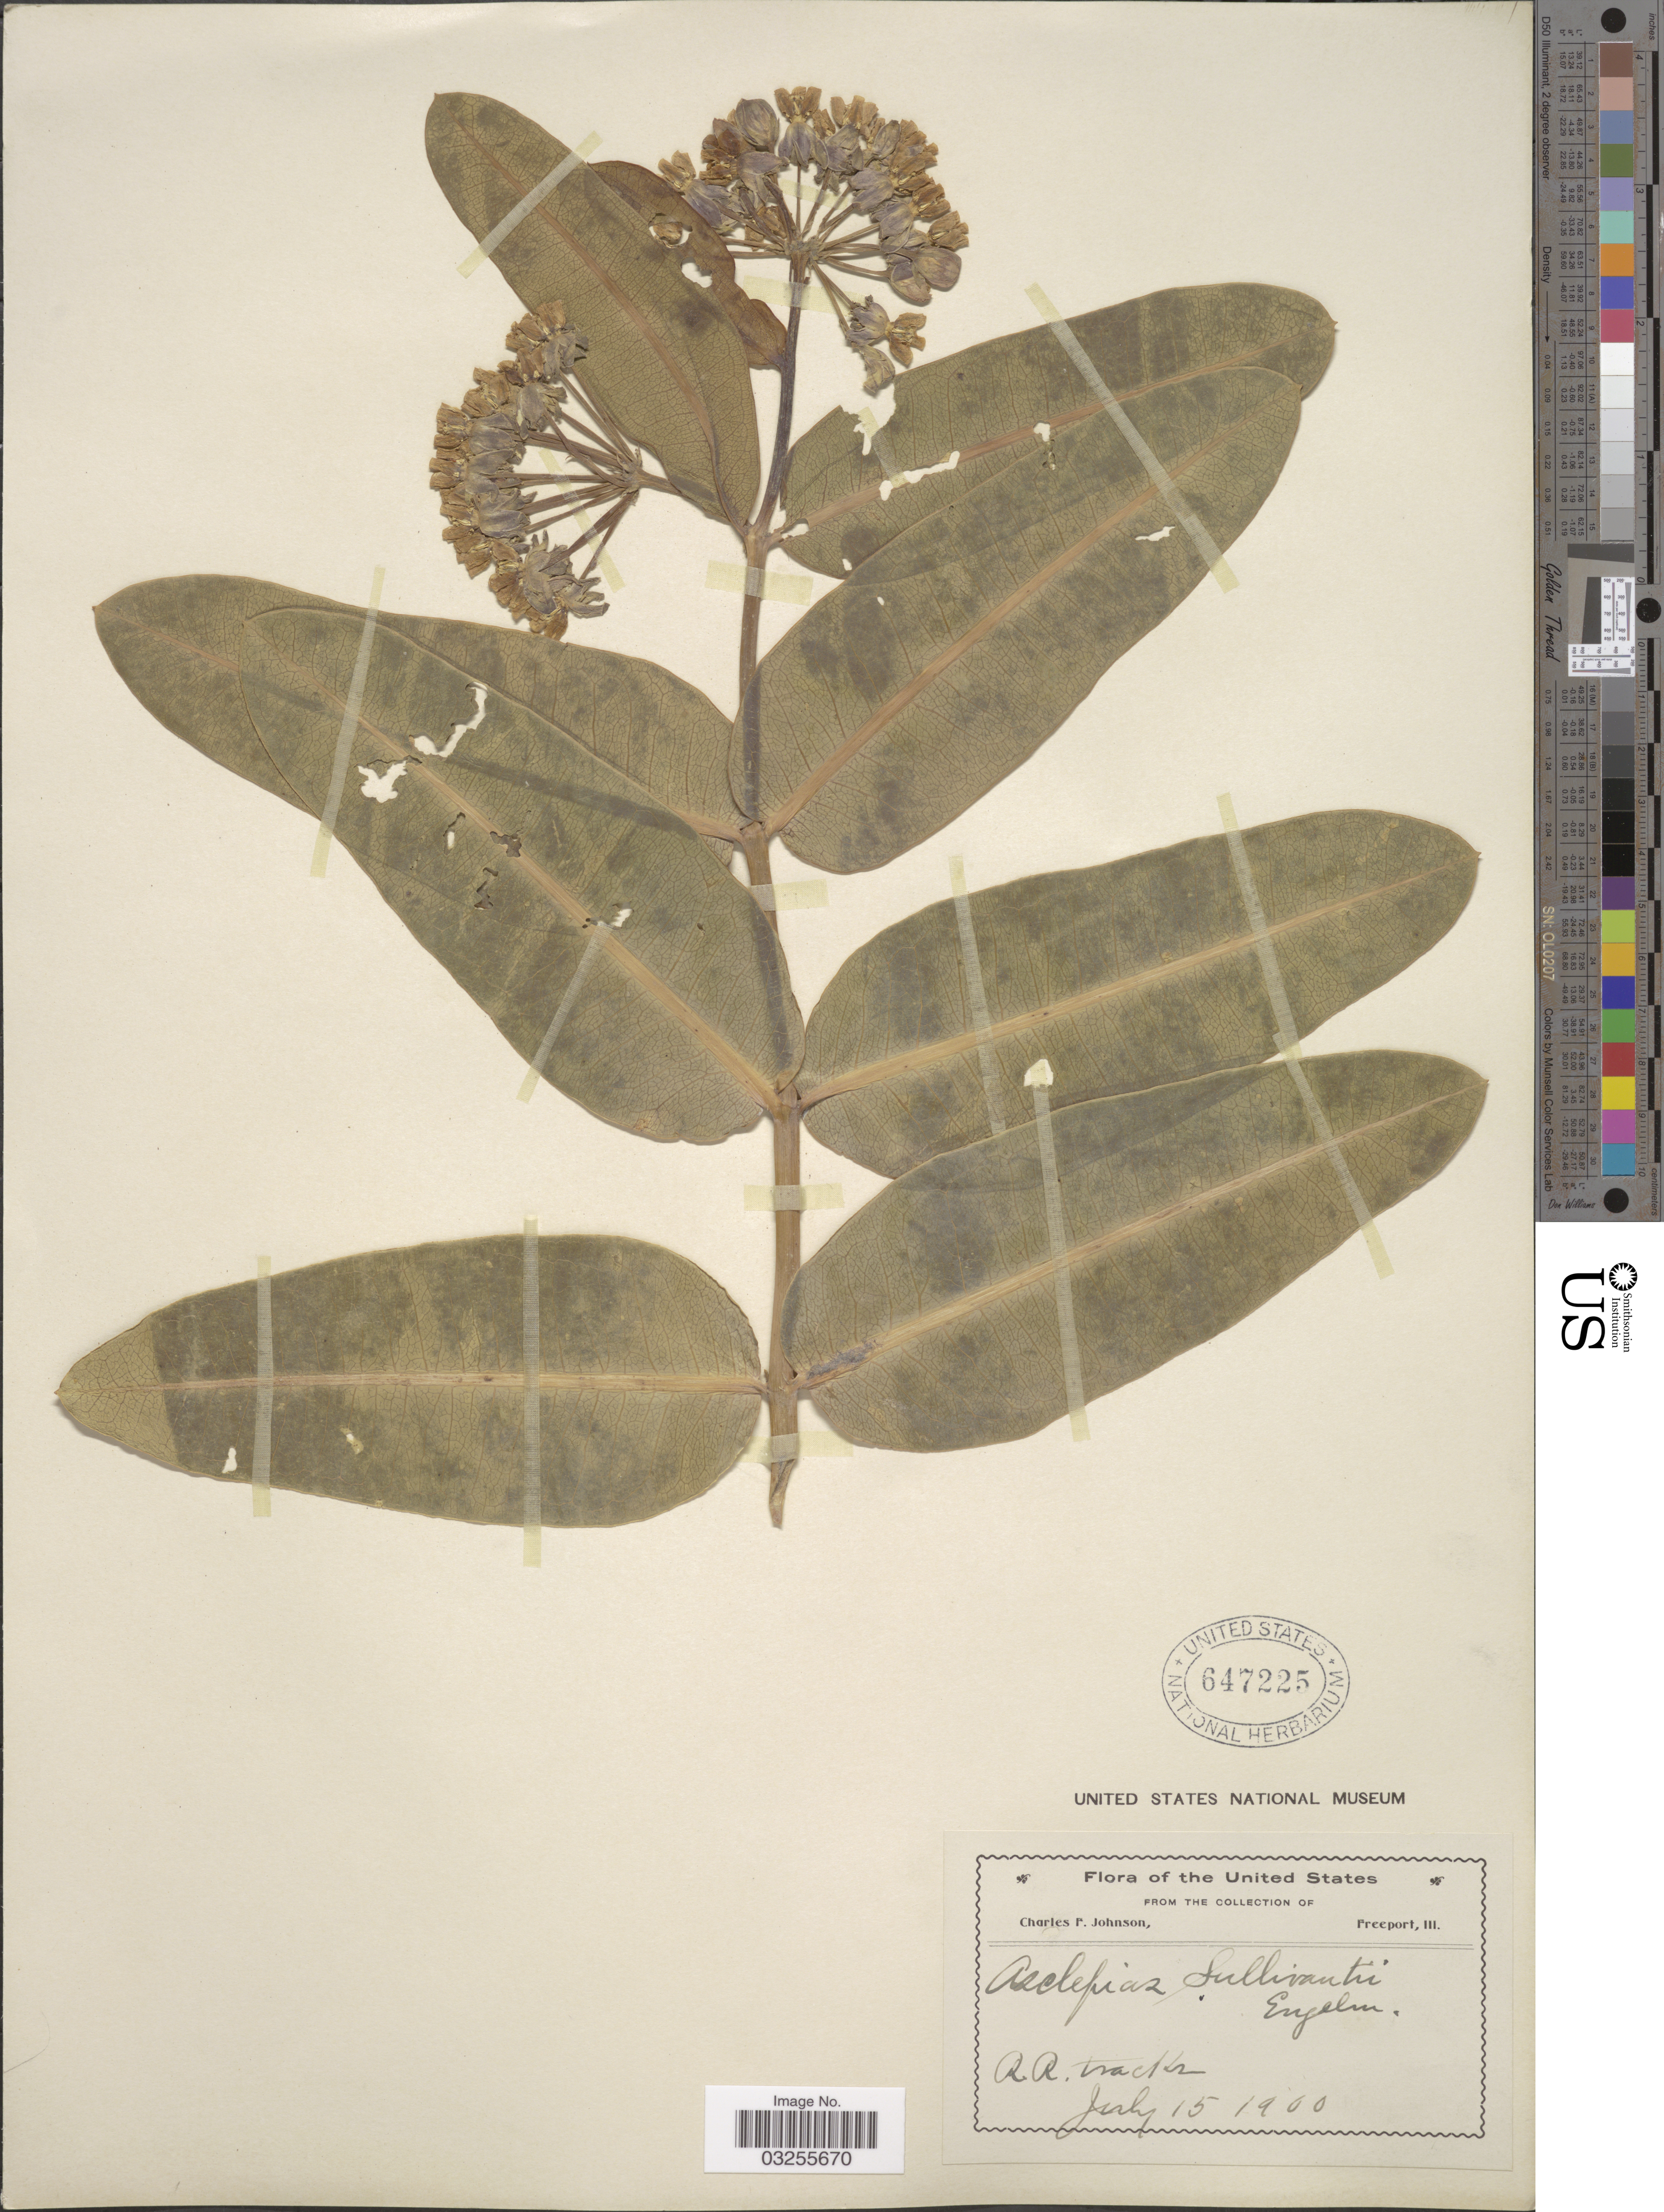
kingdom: Plantae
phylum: Tracheophyta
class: Magnoliopsida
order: Gentianales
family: Apocynaceae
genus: Asclepias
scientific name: Asclepias sullivantii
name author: Engelm. ex A. Gray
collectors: C. F. Johnson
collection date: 1900-07-15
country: United States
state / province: Illinois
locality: R. R. tracks.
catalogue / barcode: US 647225